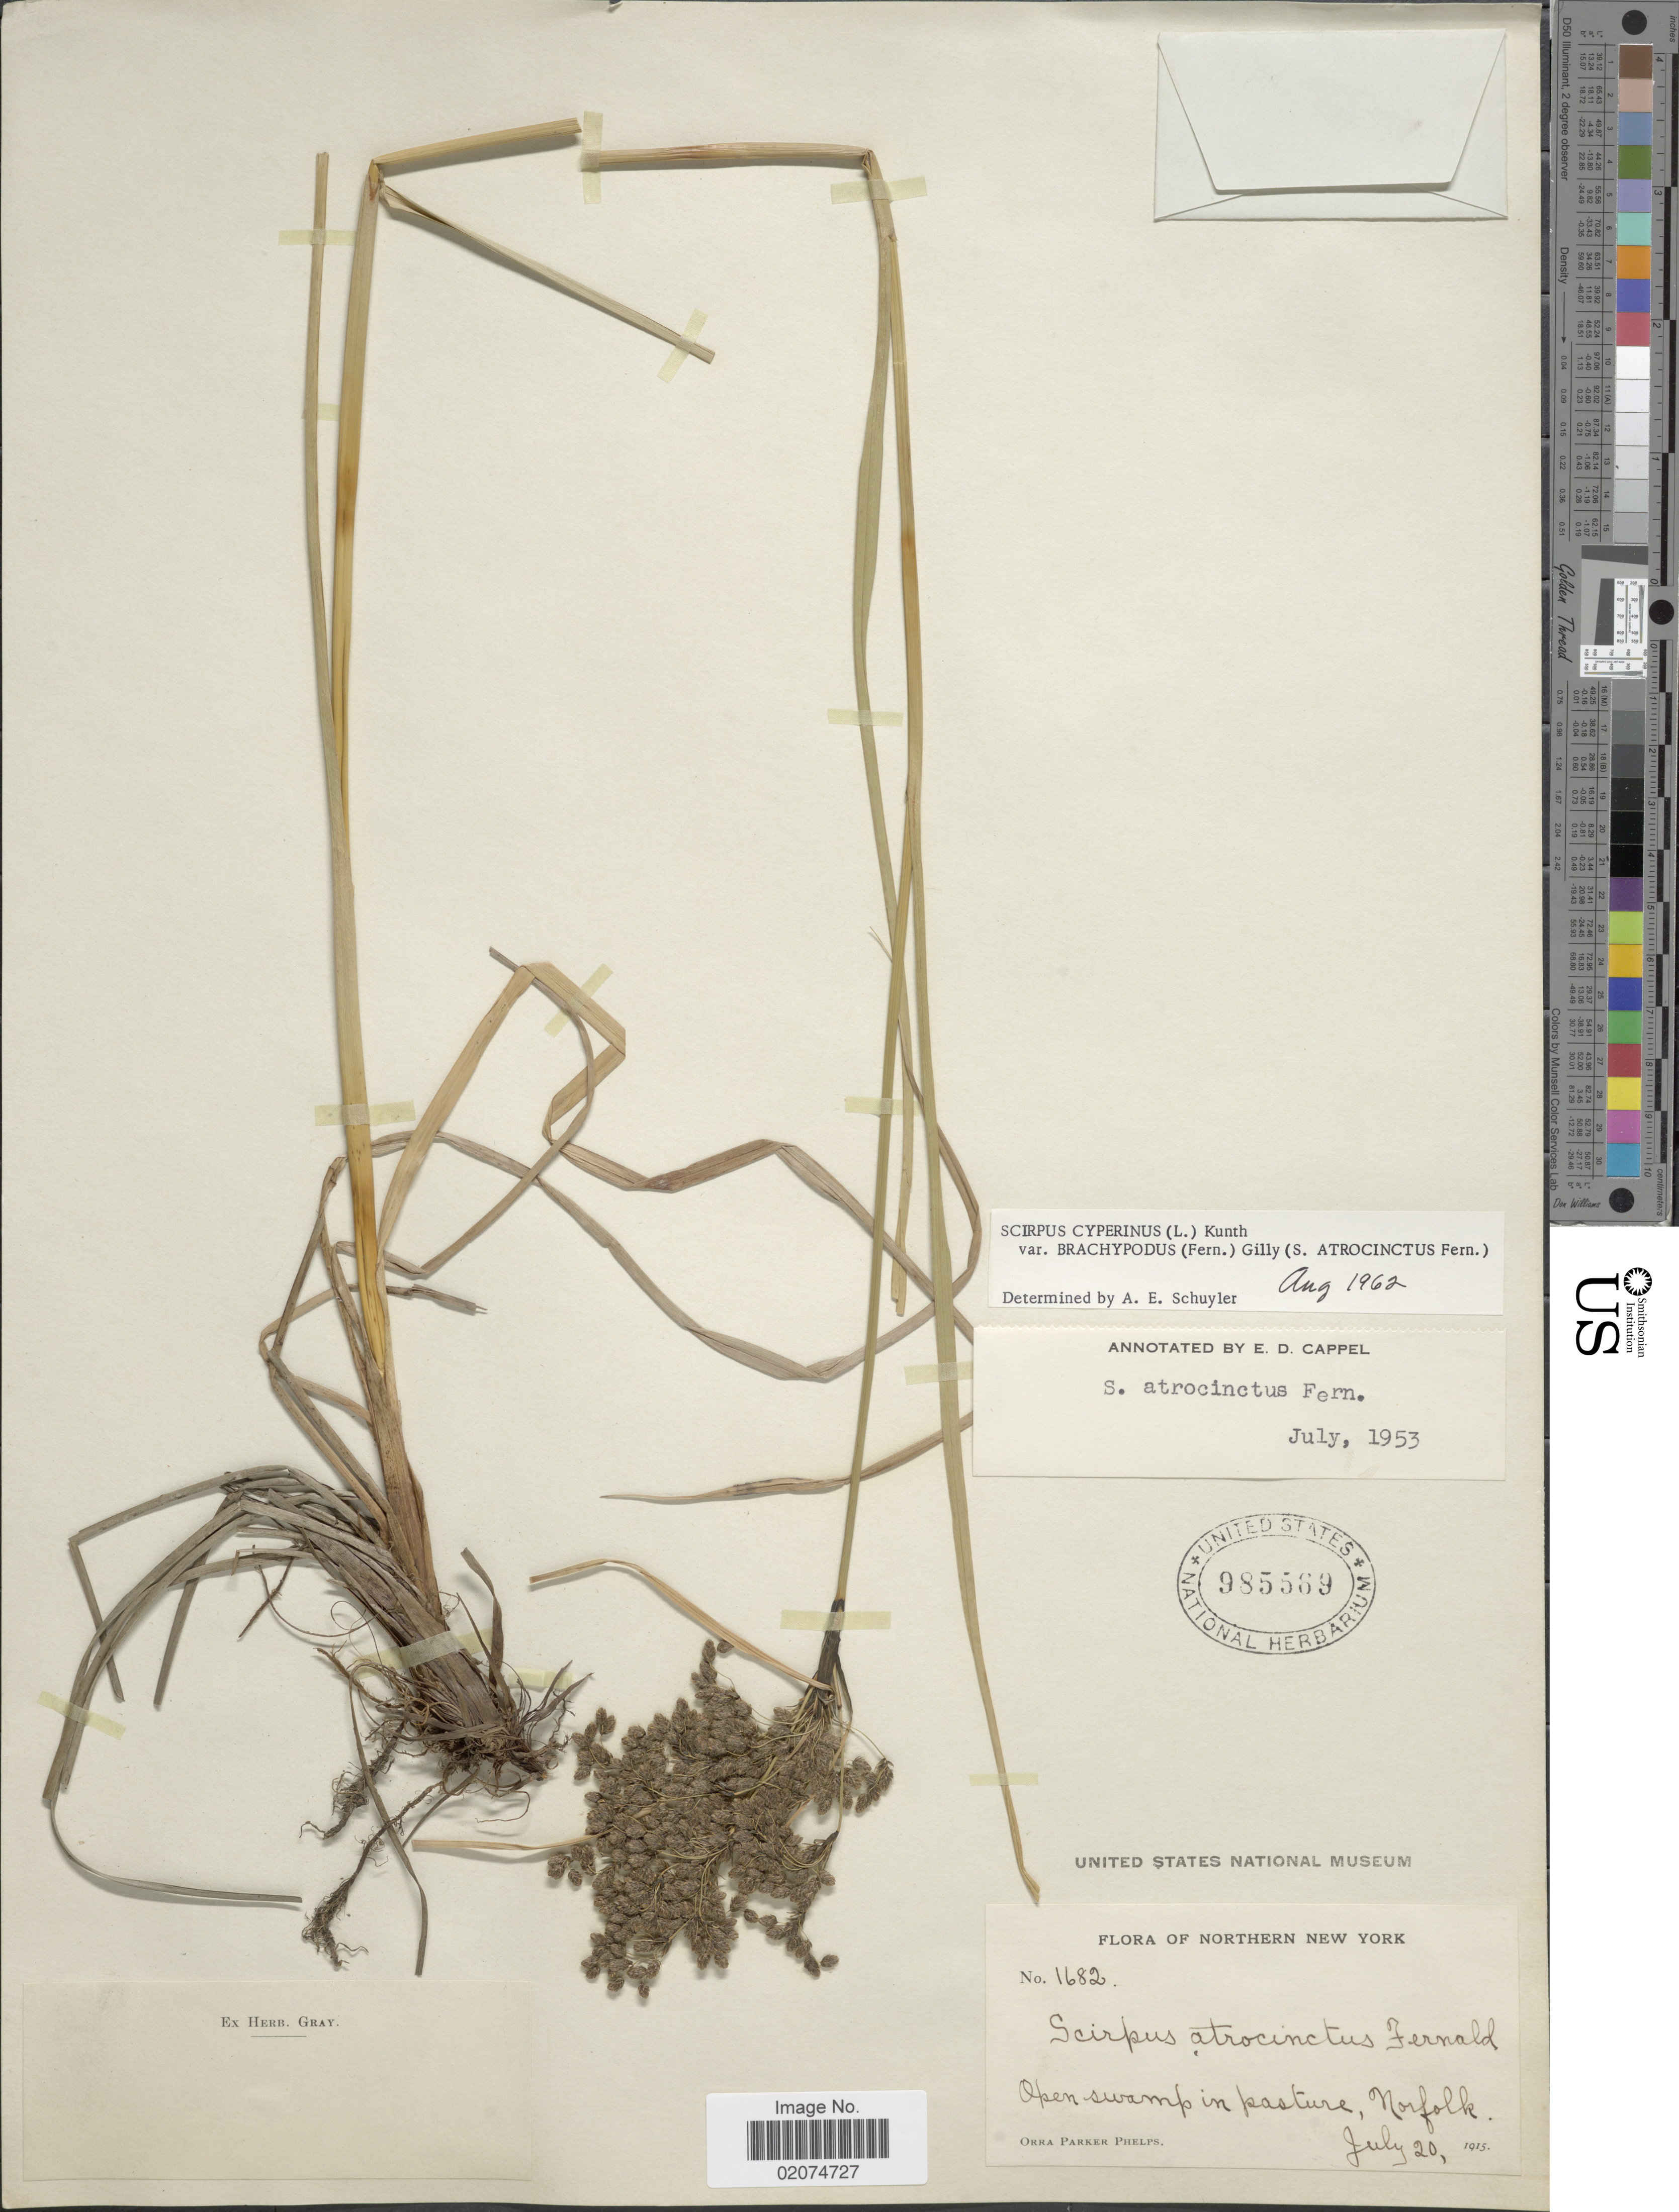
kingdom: Plantae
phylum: Tracheophyta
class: Liliopsida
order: Poales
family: Cyperaceae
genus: Scirpus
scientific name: Scirpus atrocinctus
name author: Fernald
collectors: O. P. Phelps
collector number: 1682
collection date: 1915-07-20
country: United States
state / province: New York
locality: Northern New York, Norfolk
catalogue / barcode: US 985569